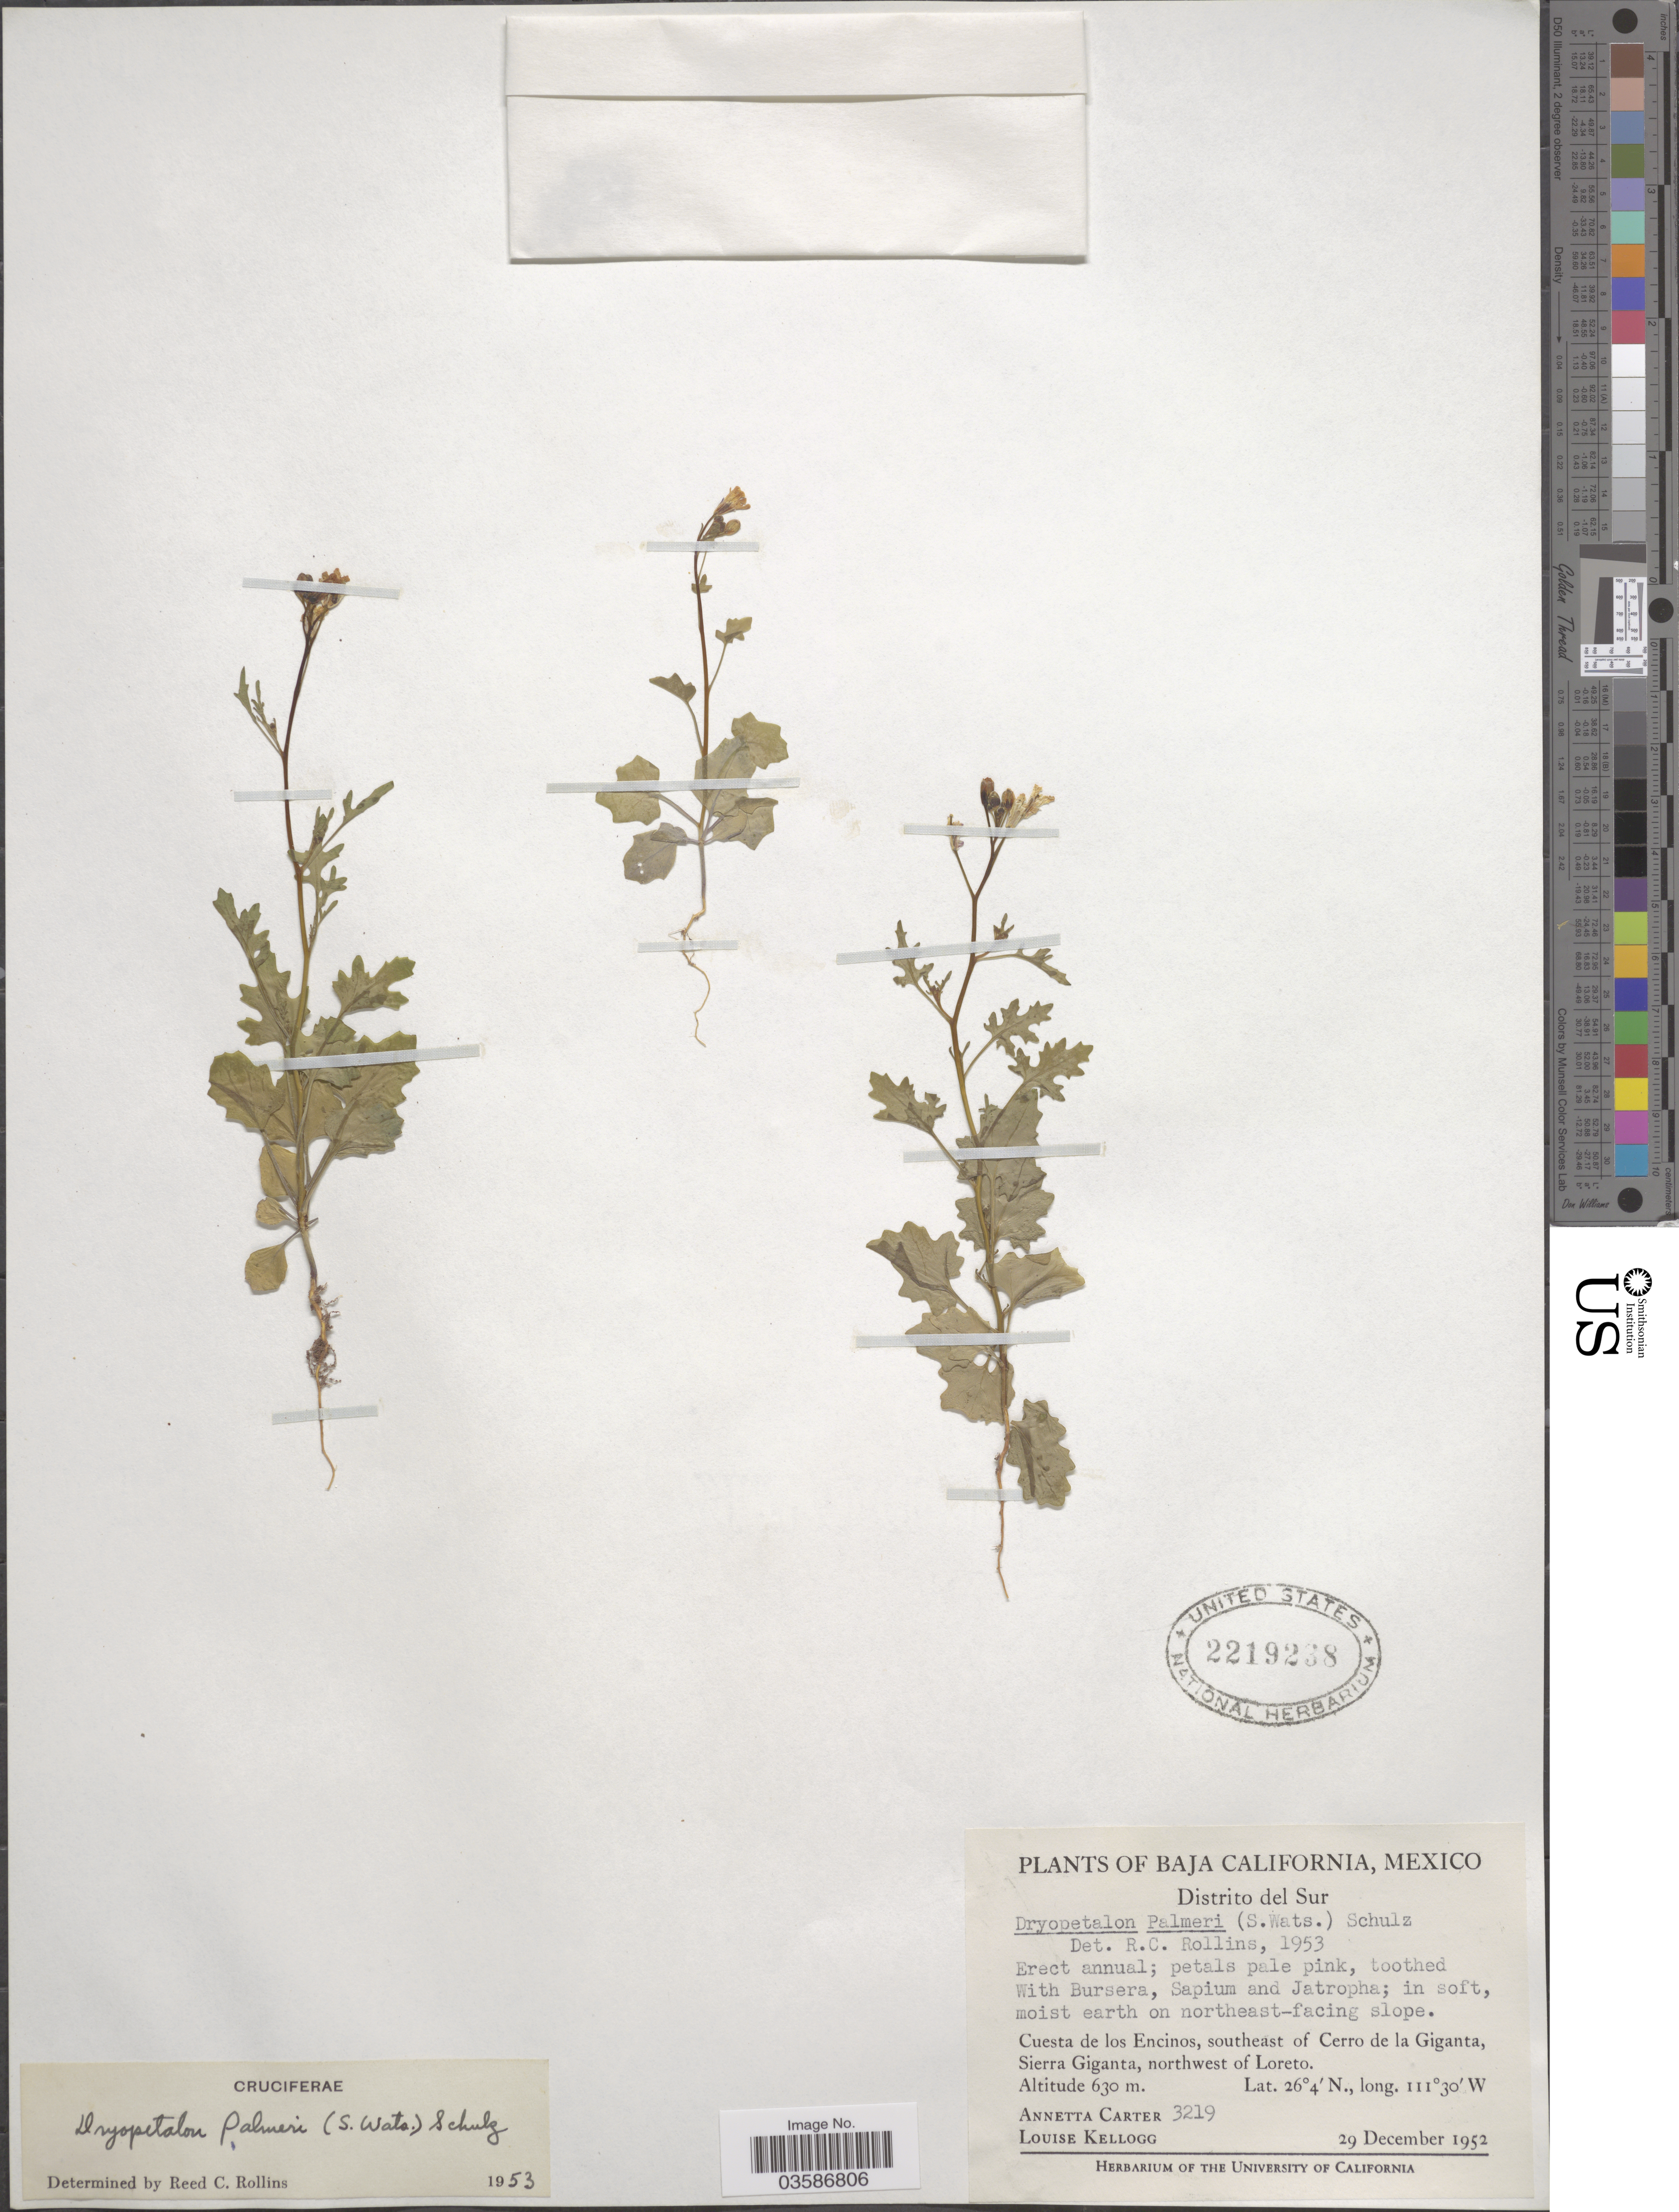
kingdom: Plantae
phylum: Tracheophyta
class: Magnoliopsida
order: Brassicales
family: Brassicaceae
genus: Dryopetalon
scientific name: Dryopetalon palmeri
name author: (S. Watson) O.E. Schulz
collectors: A. Carter & L. Kellogg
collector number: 3219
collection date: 1952-12-29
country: Mexico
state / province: Baja California Sur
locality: Distrito del Sur. In soft, moist earth on northeast-facing slope. Cuesta de los Encinos, southeast of Cerro de la Giganta, Sierra Giganta, northwest of Loreto.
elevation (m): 630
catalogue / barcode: US 2219238